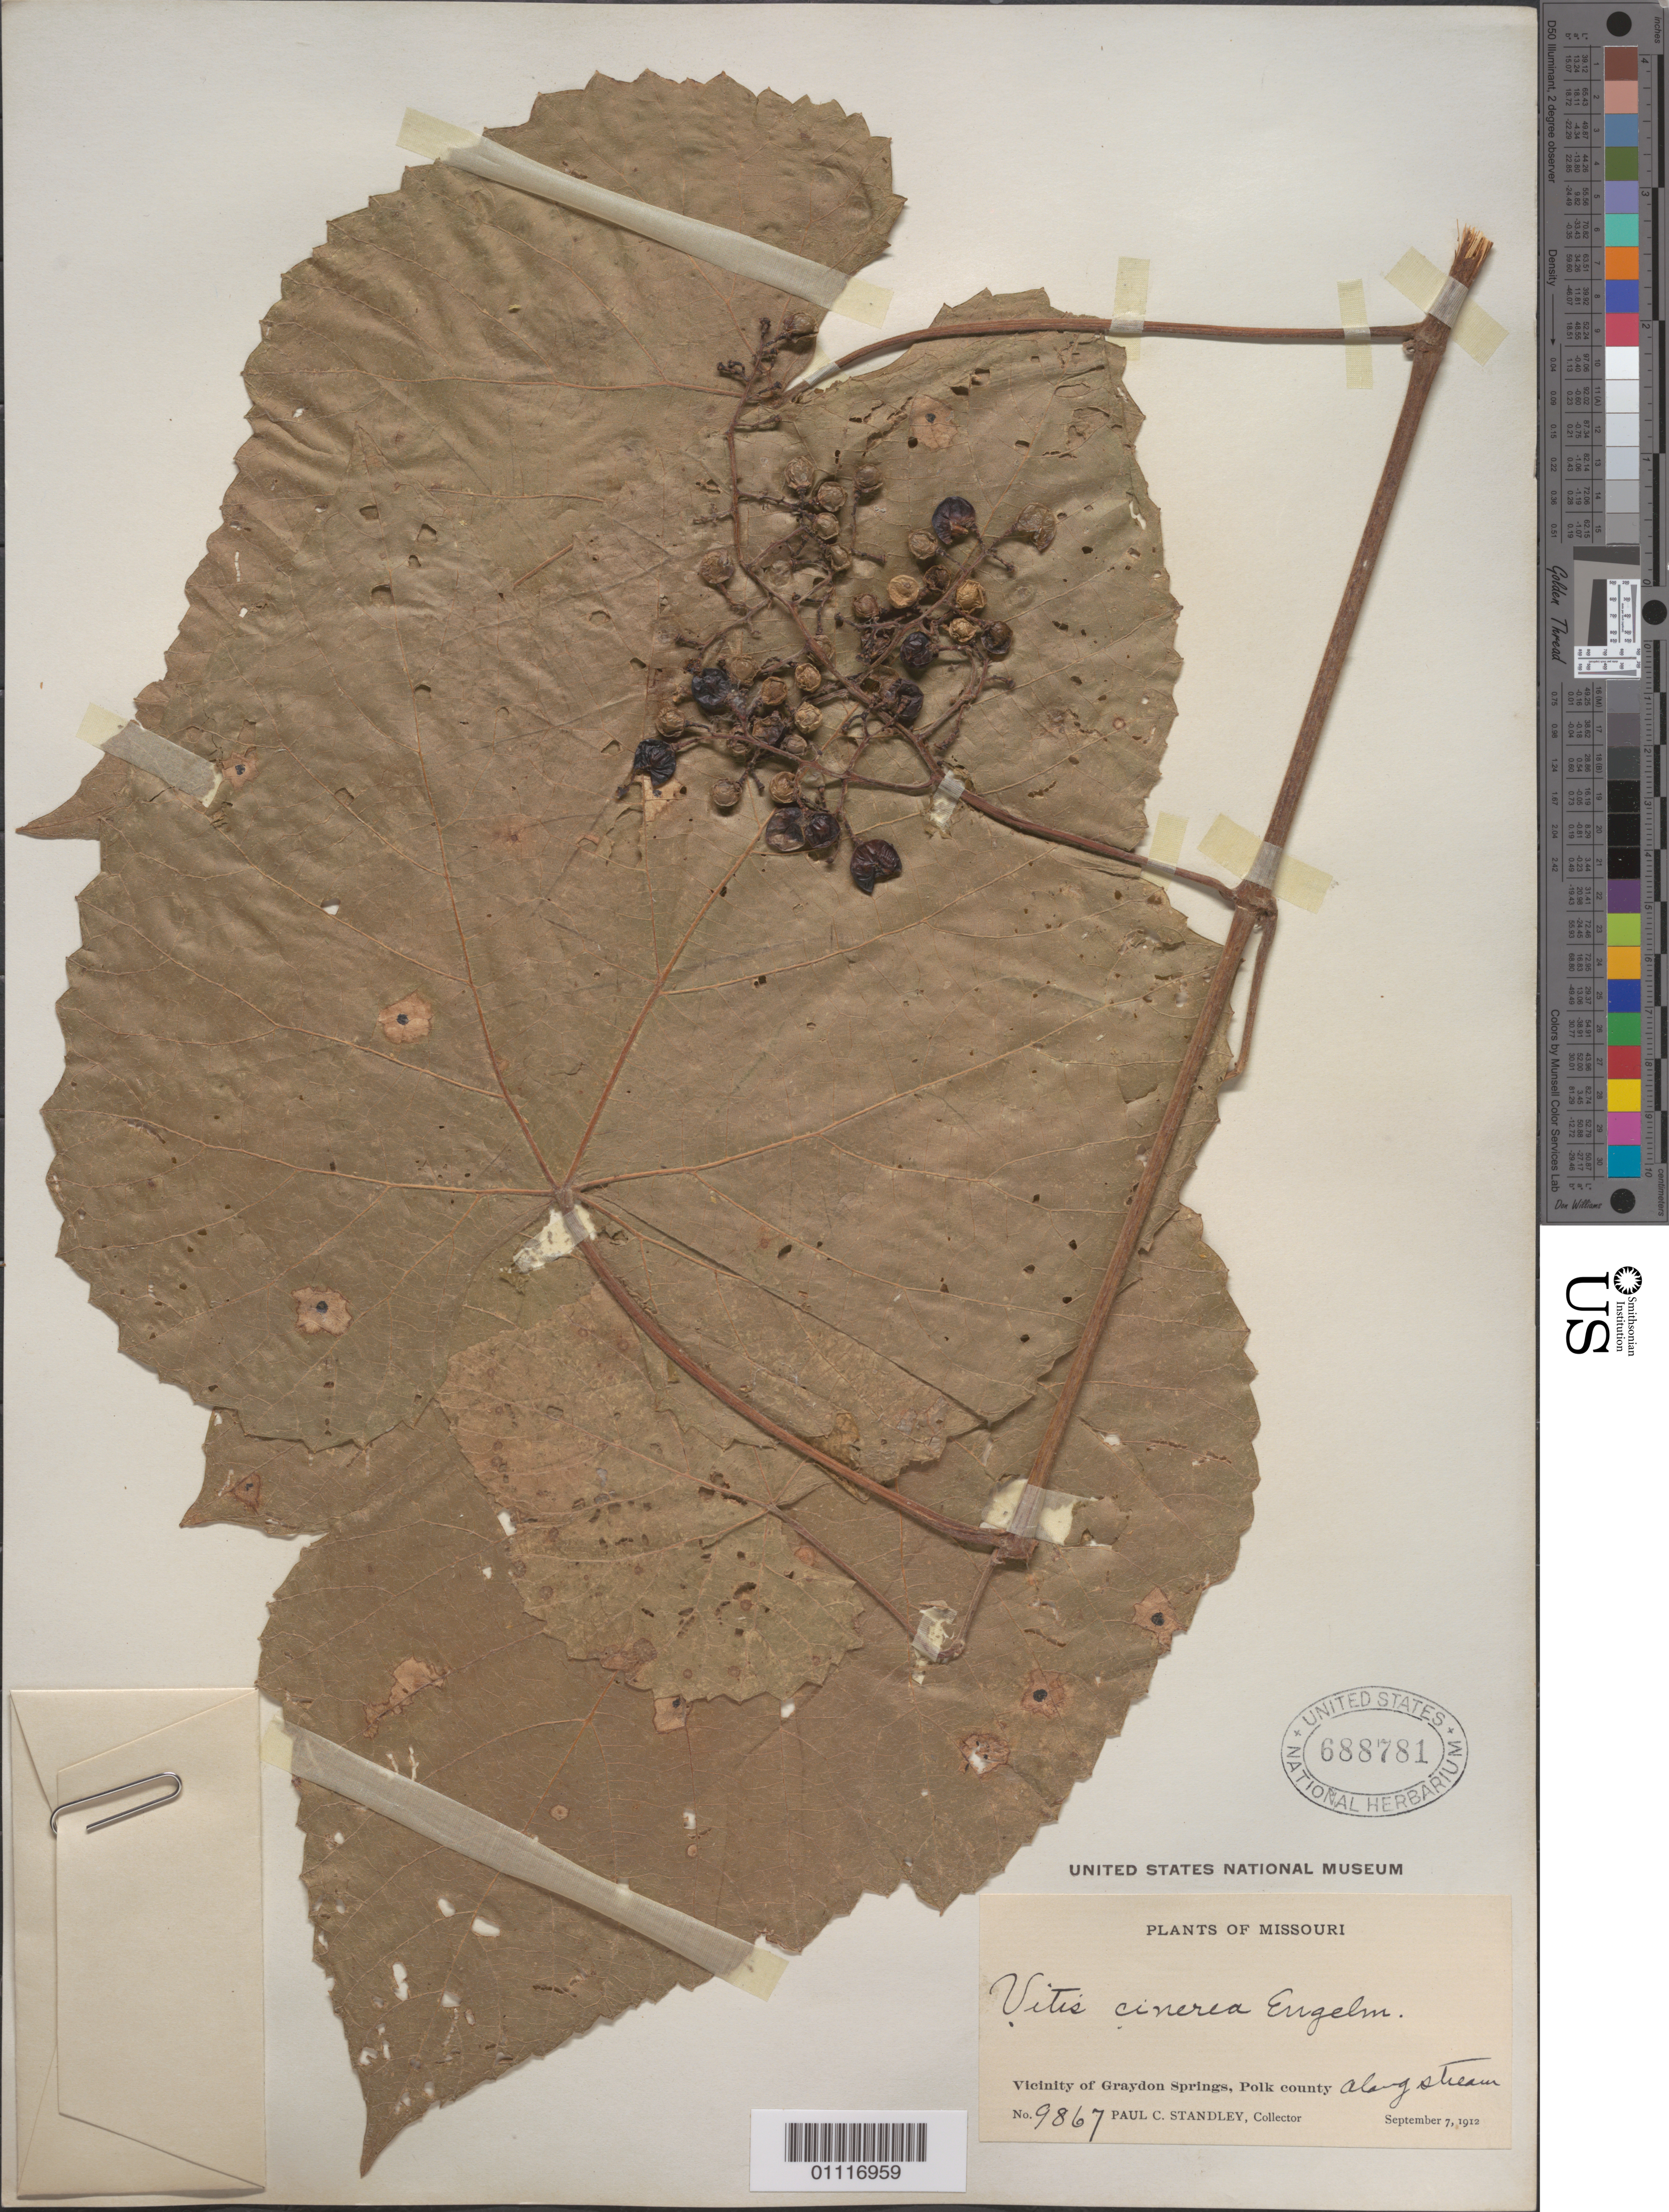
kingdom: Plantae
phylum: Tracheophyta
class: Magnoliopsida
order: Vitales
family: Vitaceae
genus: Vitis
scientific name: Vitis cinerea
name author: (Engelm.) Millardet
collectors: P. C. Standley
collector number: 9867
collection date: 1912-09-07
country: United States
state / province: Missouri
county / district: Polk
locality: Vicinity of Graydon Springs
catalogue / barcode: US 688781